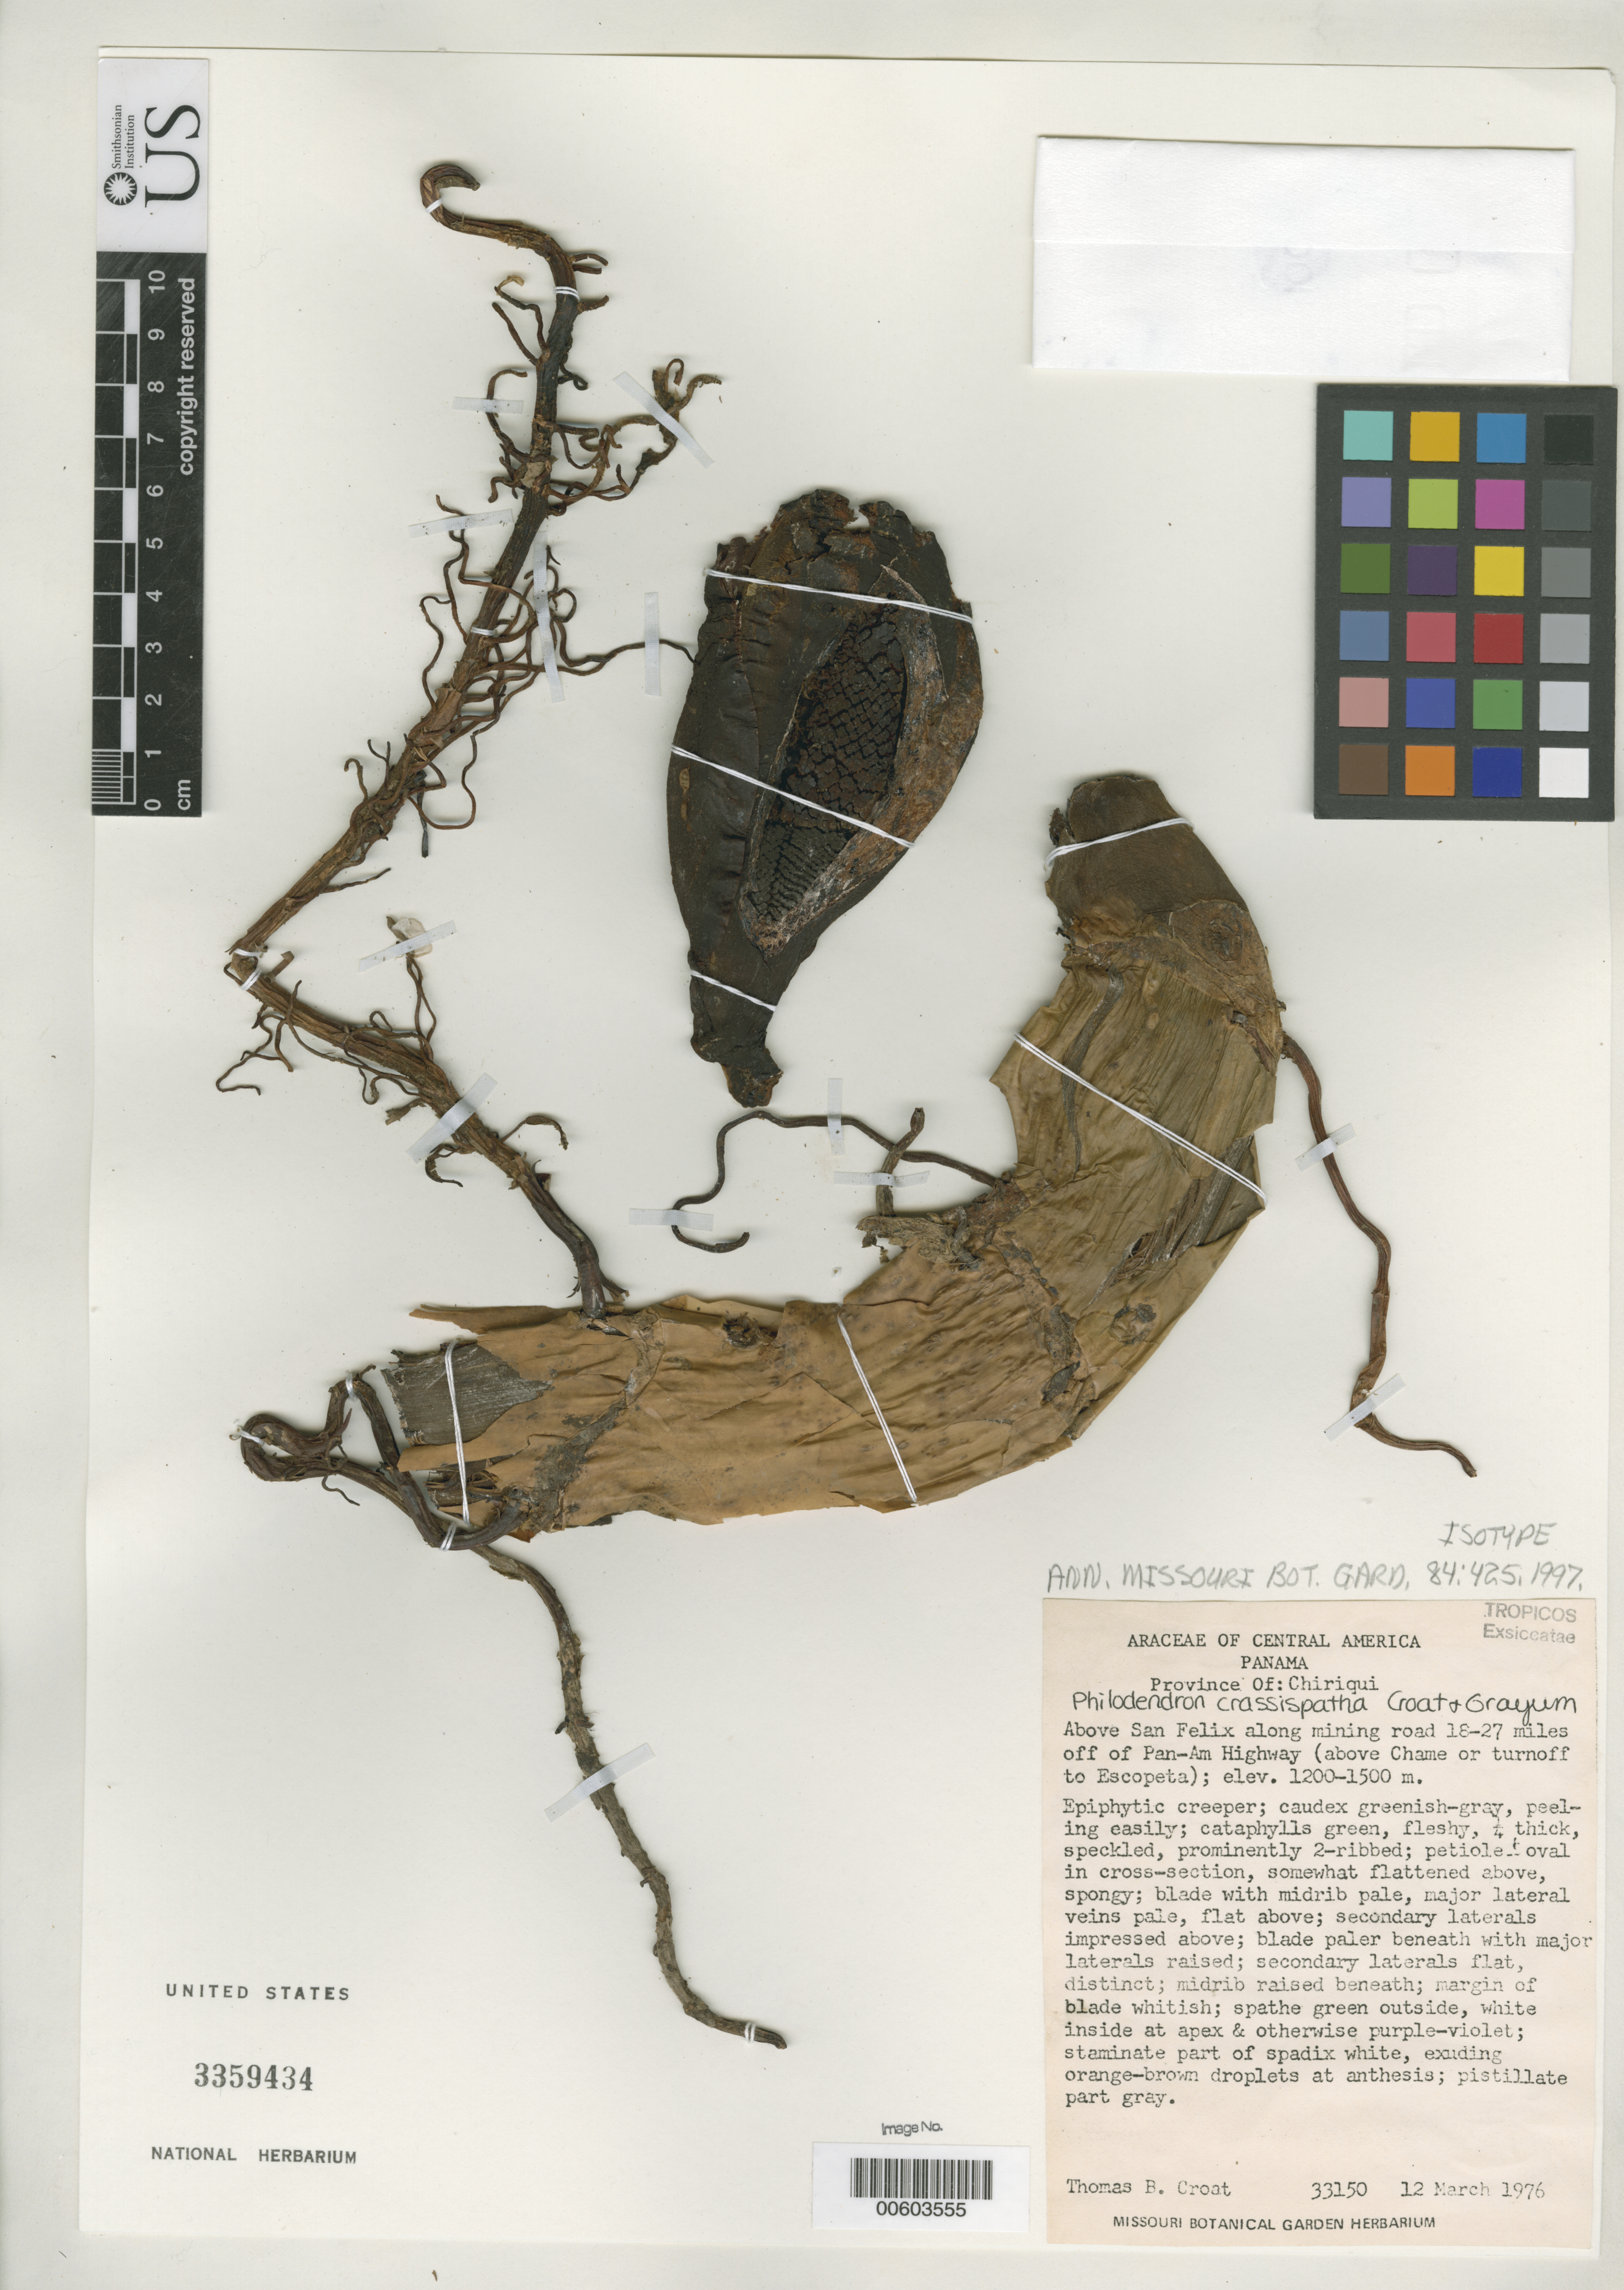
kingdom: Plantae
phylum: Tracheophyta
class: Liliopsida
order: Alismatales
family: Araceae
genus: Philodendron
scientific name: Philodendron crassispathum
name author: Croat & Grayum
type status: Isotype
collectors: T. B. Croat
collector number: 33150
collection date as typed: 12 Mar 1976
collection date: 1976-03-12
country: Panama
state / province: Chiriquí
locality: Above San Felix along mining road 18-27 mi of f of Pan Am Highway, above Chame or turnoff to Escopeta.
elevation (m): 1200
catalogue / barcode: US 3359434